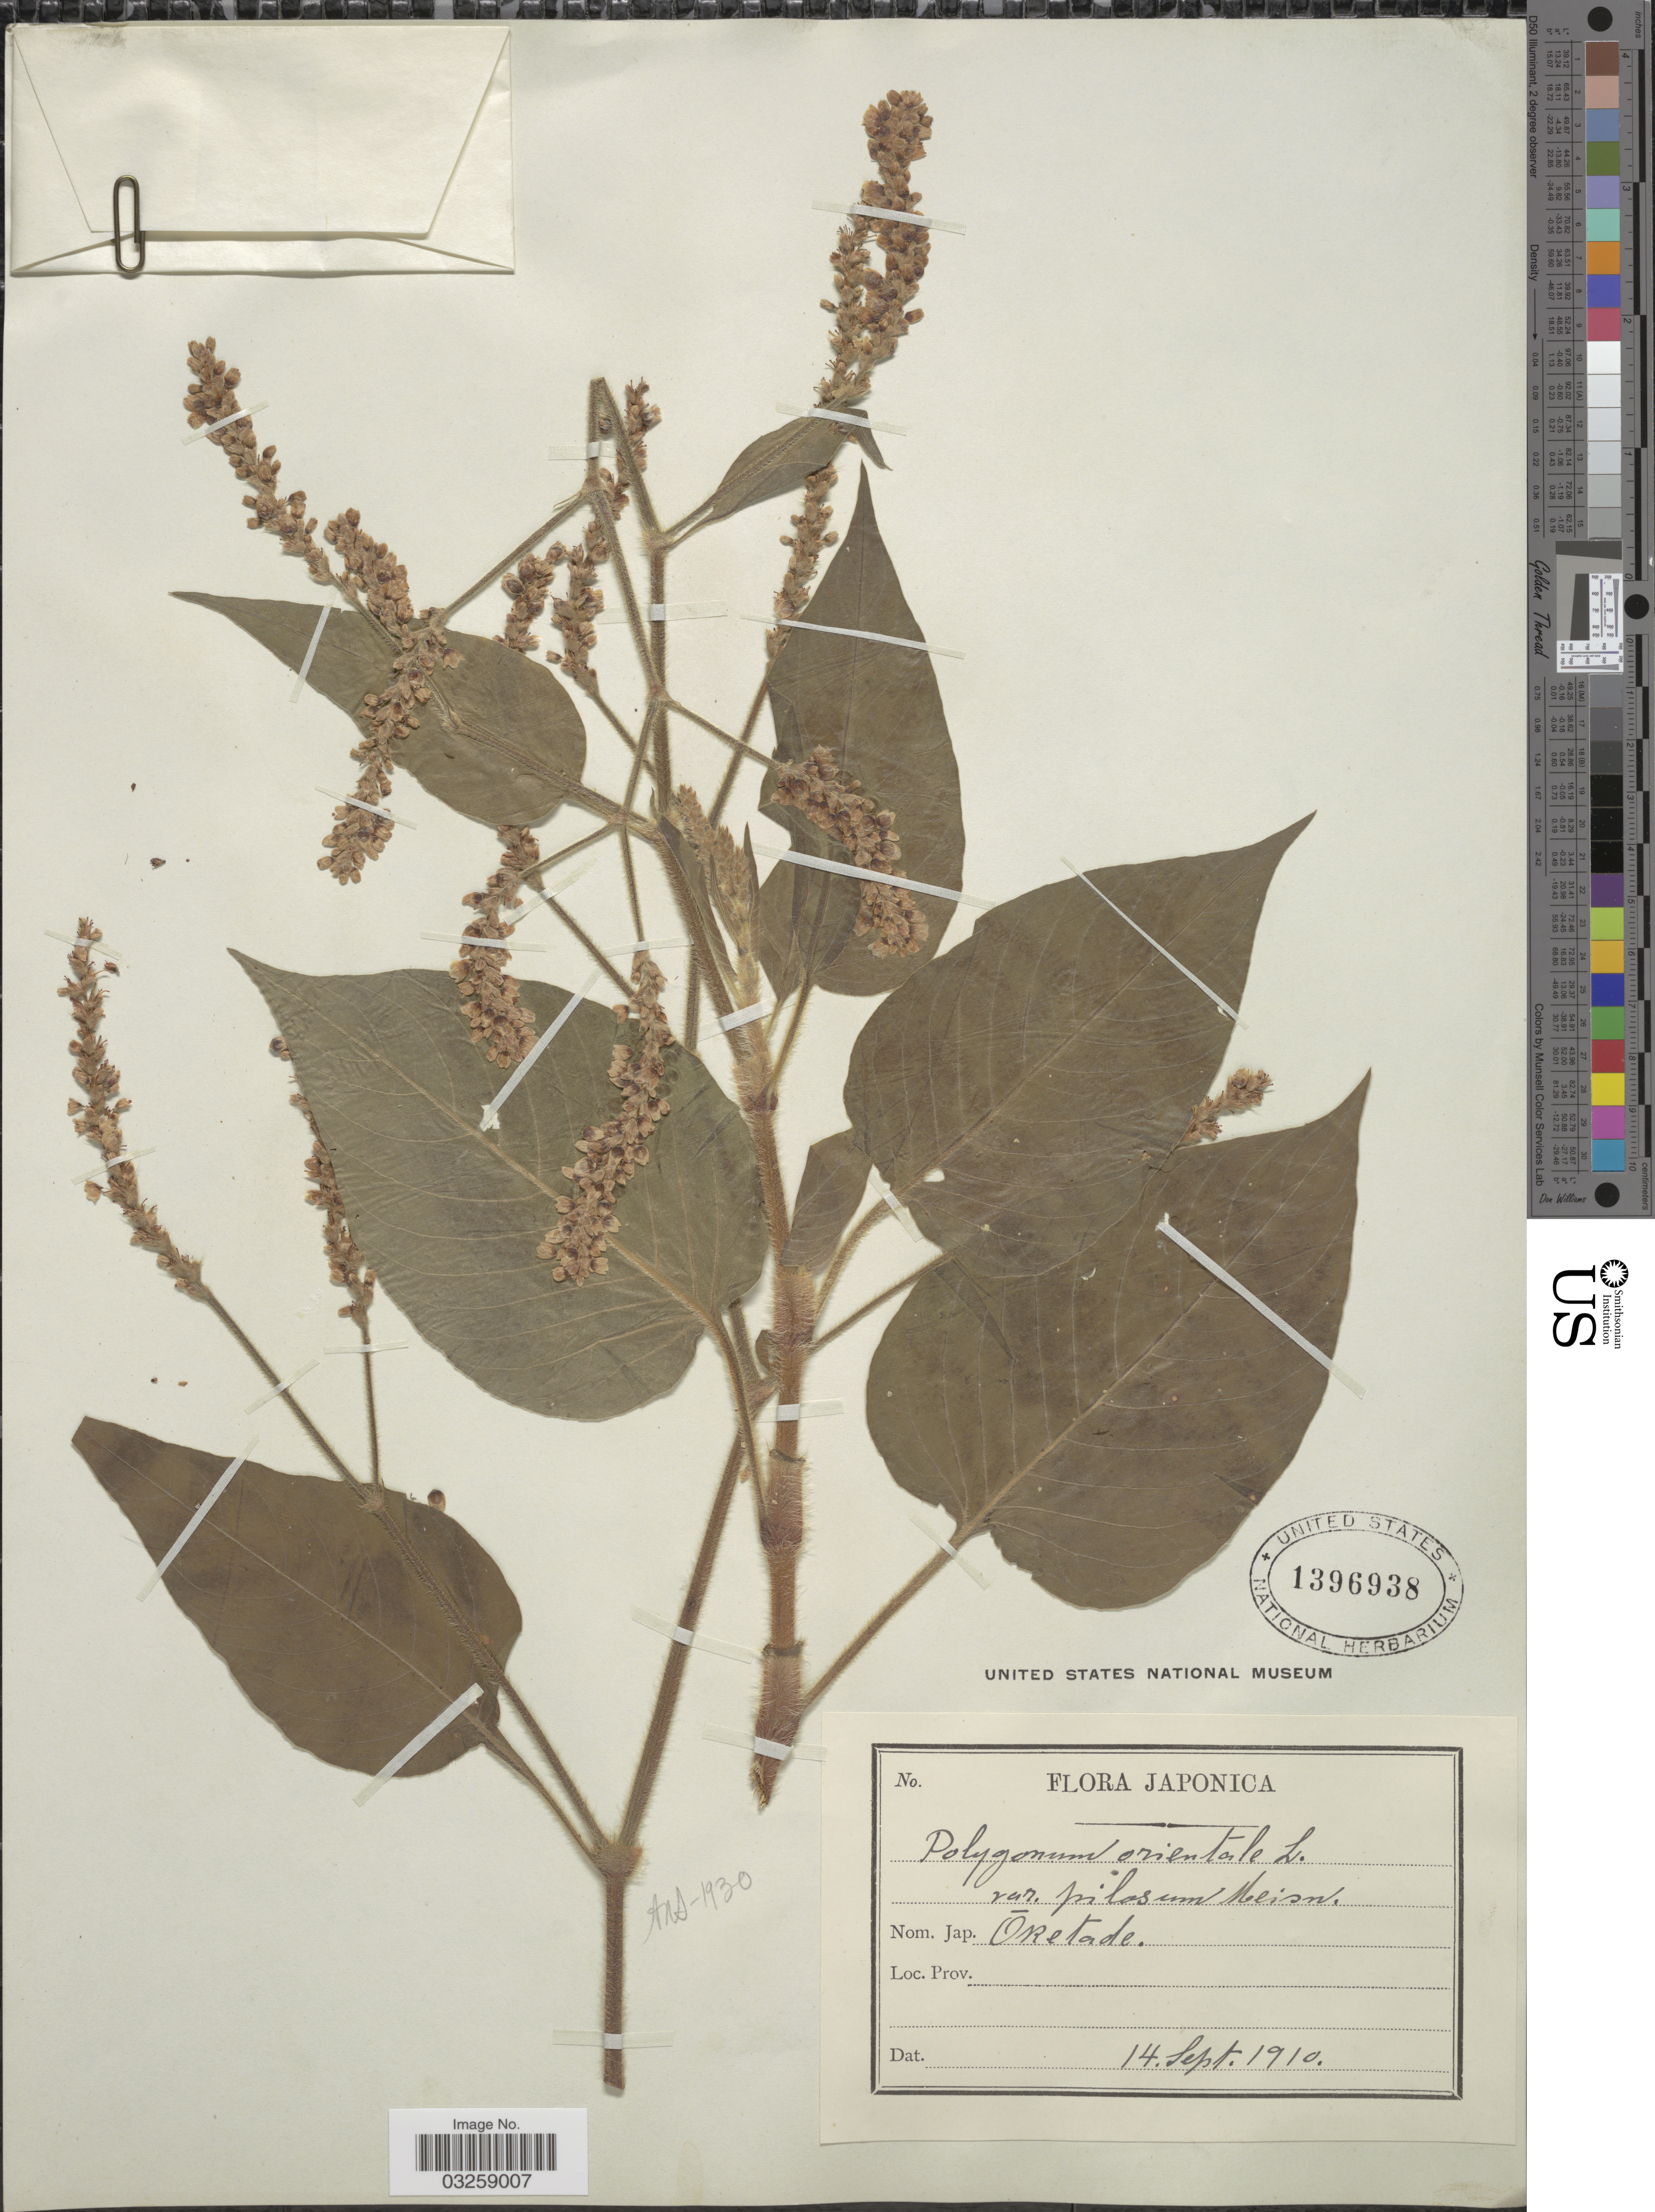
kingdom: Plantae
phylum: Tracheophyta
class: Magnoliopsida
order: Caryophyllales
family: Polygonaceae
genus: Polygonum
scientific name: Polygonum orientale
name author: L.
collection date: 1910-09-14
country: Japan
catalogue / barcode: US 1396938